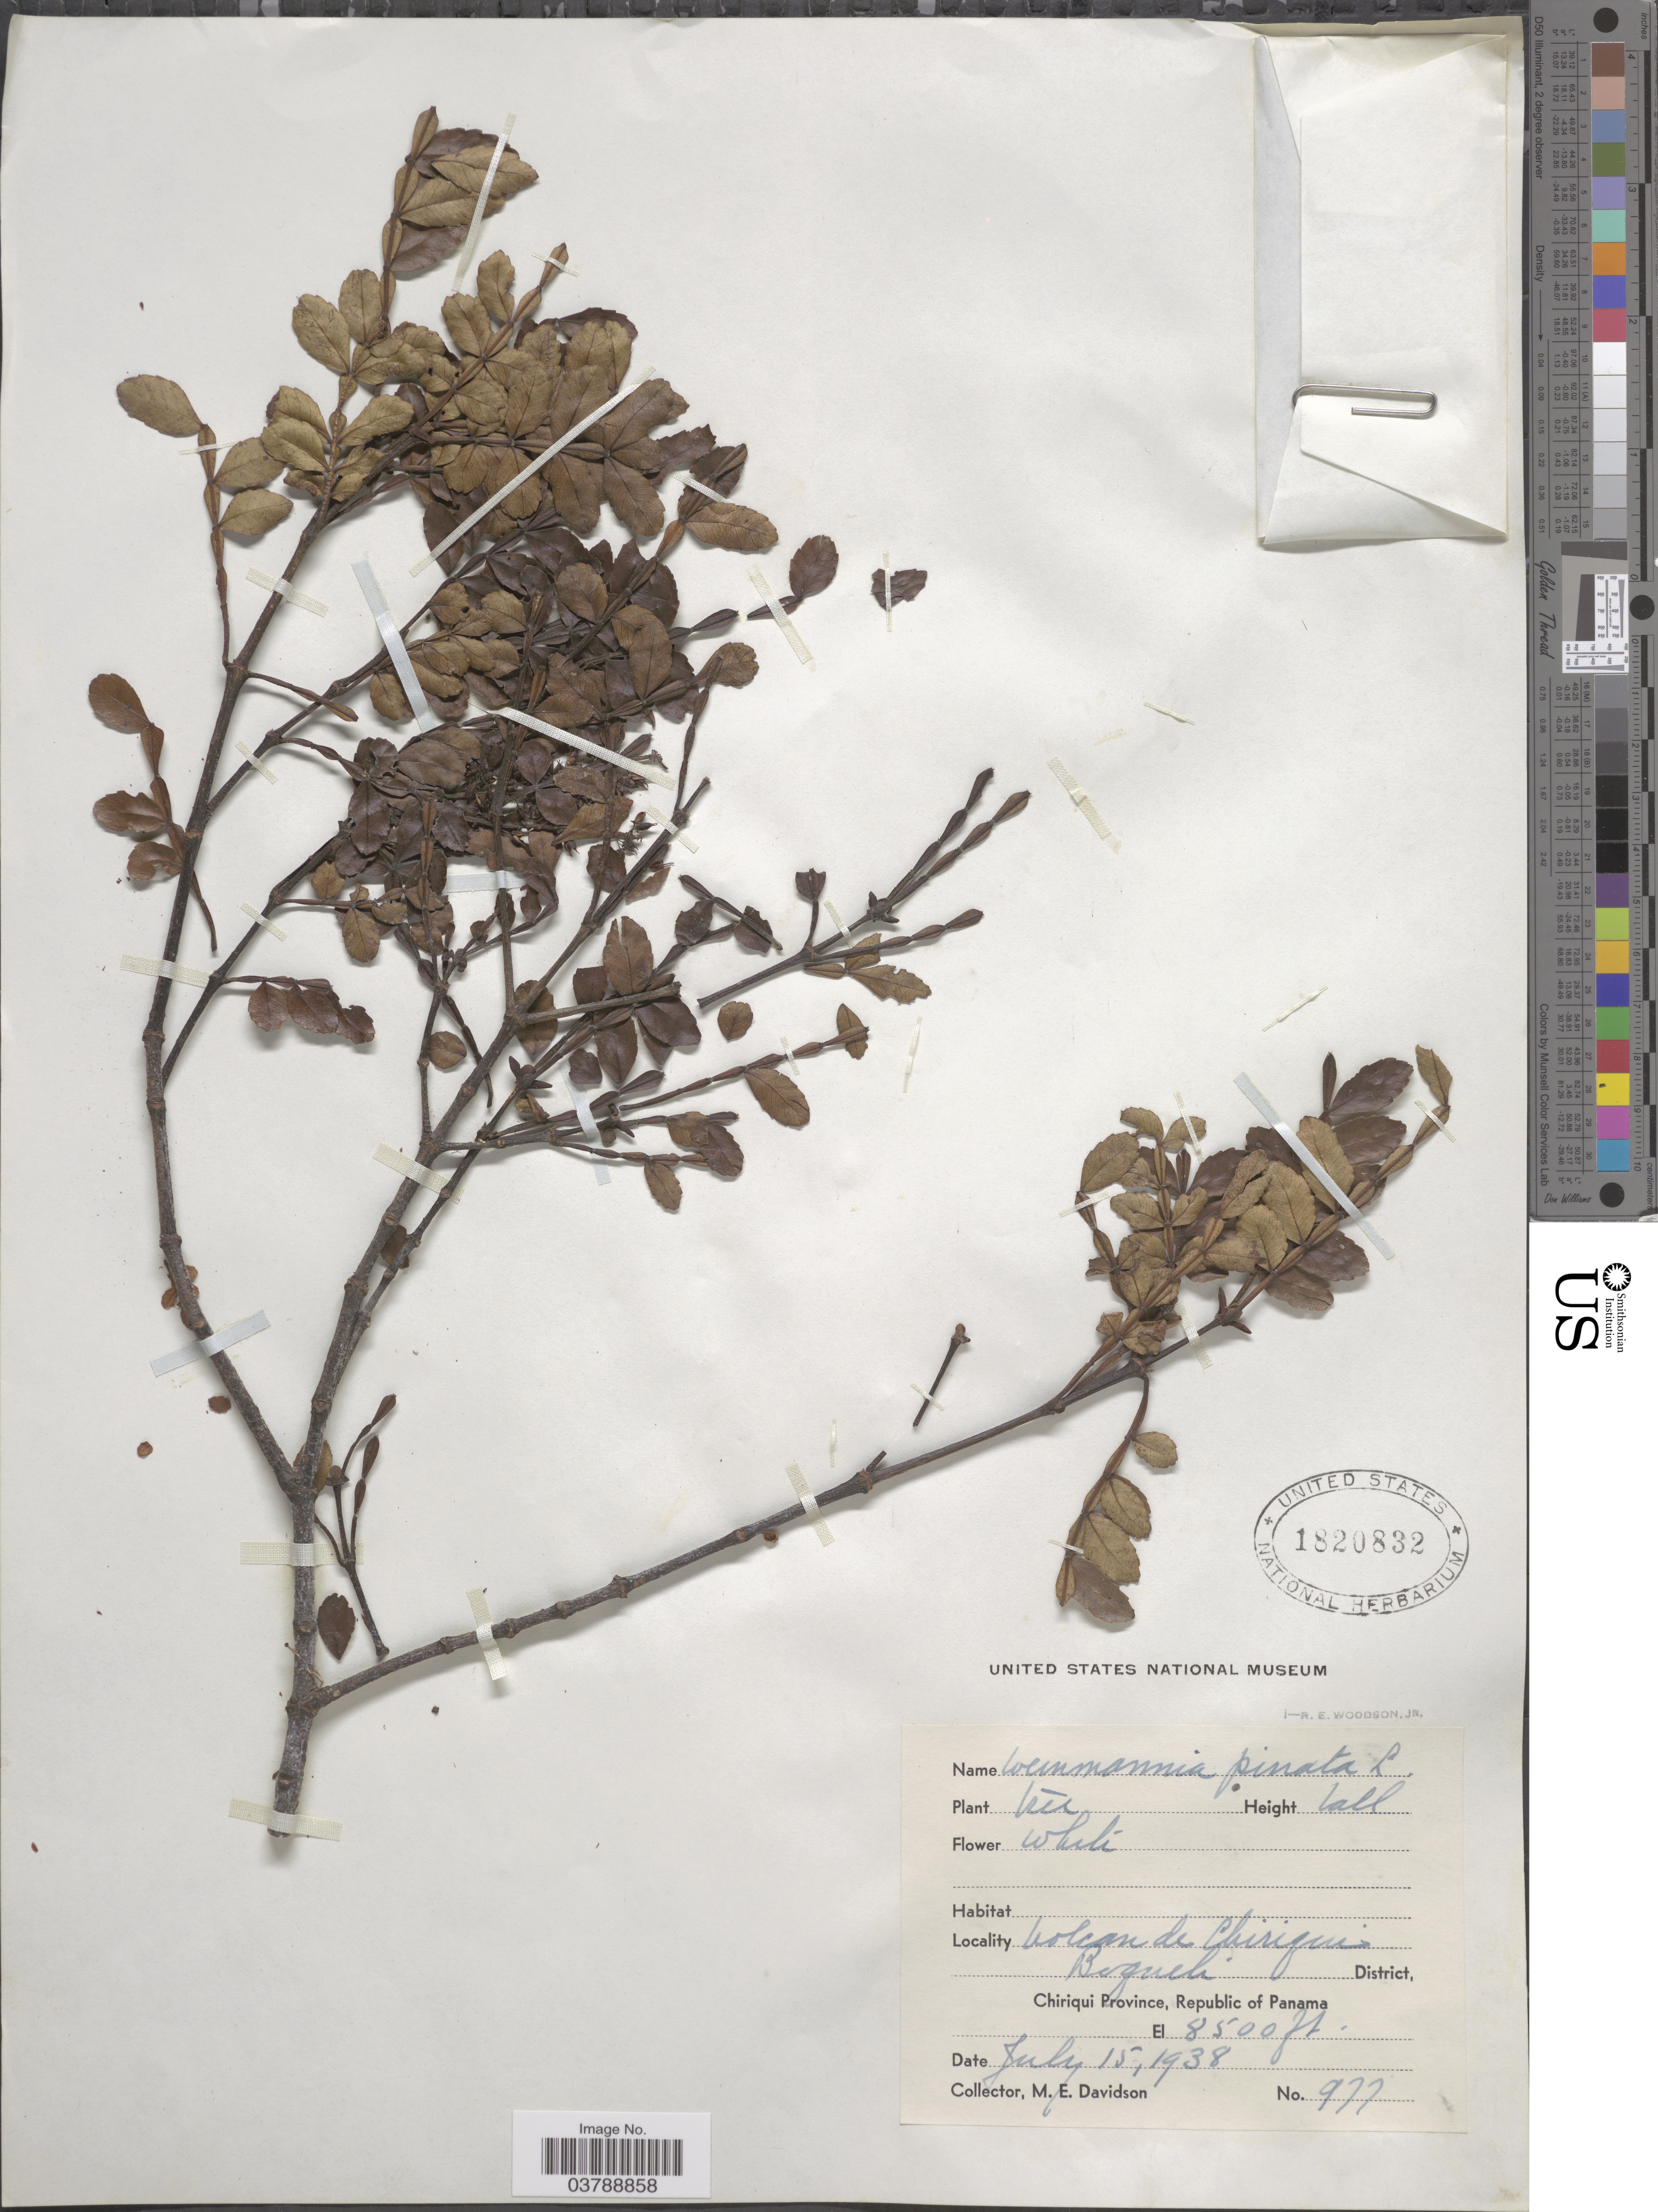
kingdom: Plantae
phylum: Tracheophyta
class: Magnoliopsida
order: Oxalidales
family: Cunoniaceae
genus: Weinmannia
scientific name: Weinmannia pinnata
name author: L.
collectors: M. E. Davidson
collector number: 977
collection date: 1938-07-15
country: Panama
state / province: Chiriqui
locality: Volcan de Chiriqui. Boquete District. Republic of Panama.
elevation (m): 2591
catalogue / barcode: US 1820832